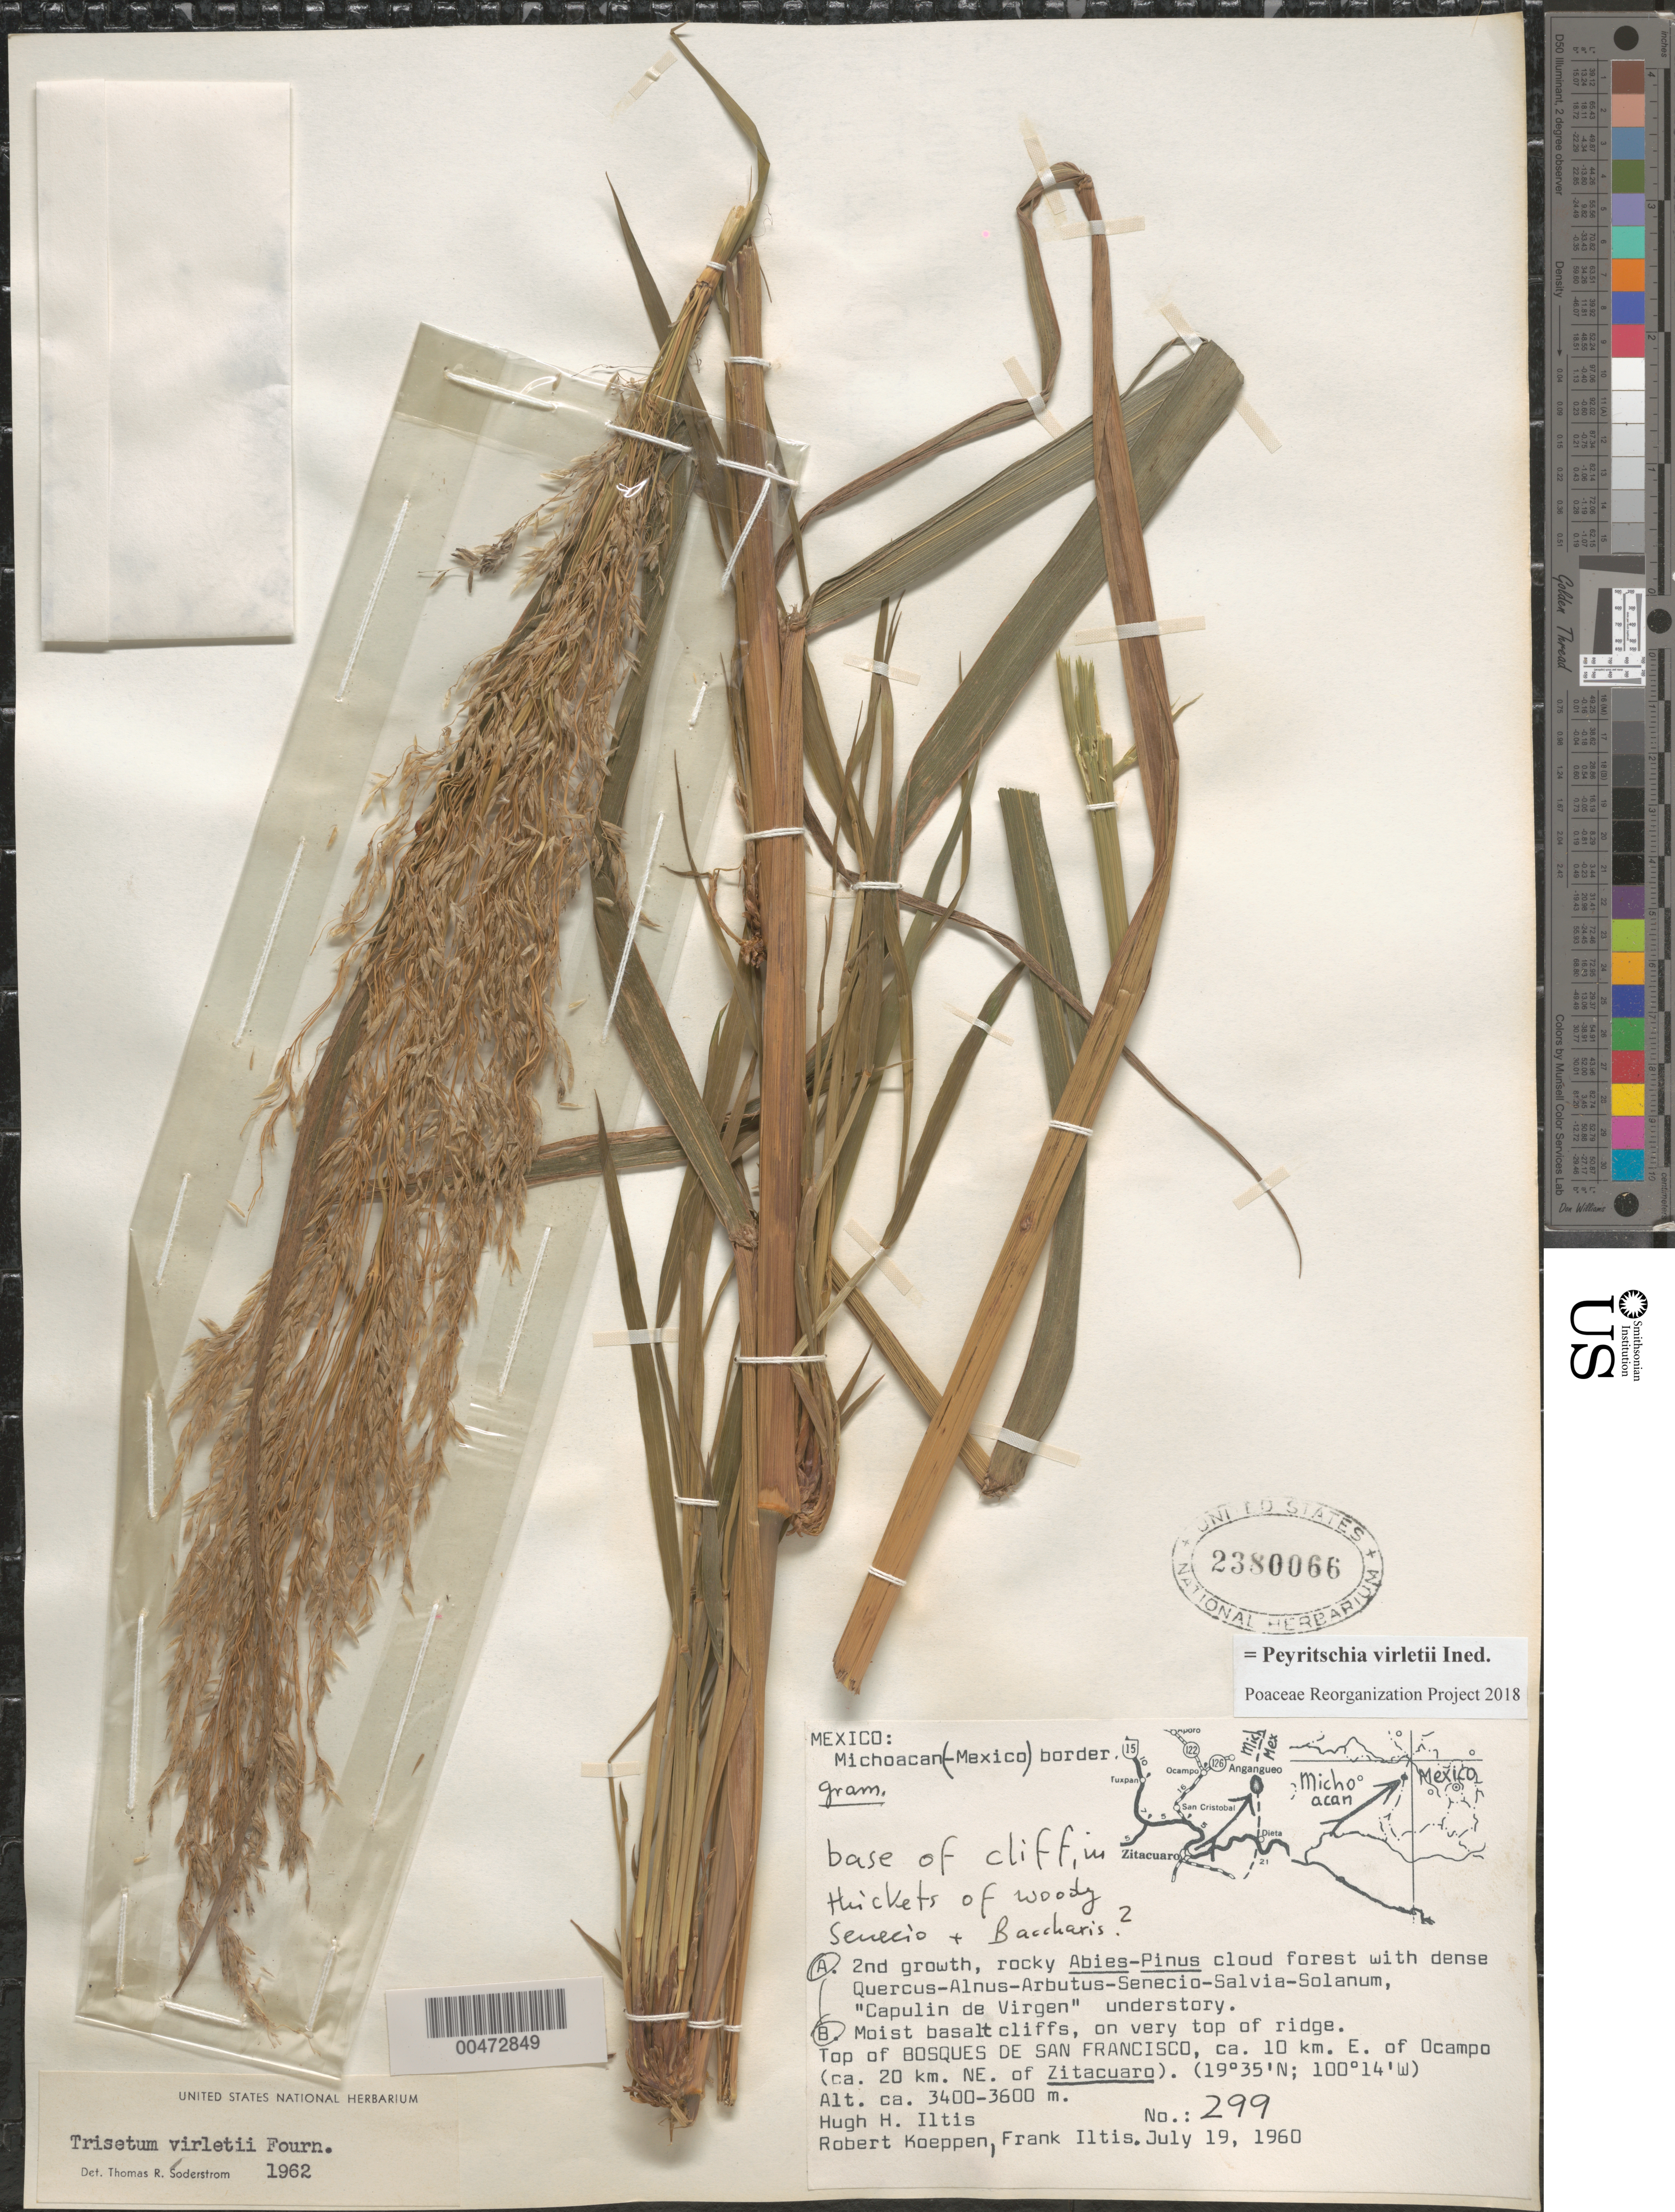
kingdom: Plantae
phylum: Tracheophyta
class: Liliopsida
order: Poales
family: Poaceae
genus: Peyritschia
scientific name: Peyritschia virletii ined.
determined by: Poaceae Reorganization Project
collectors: H. H. Iltis, R. C. Koeppen & F. S. Iltis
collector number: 299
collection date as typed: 19 Jul 1960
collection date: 1960-07-19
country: Mexico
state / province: Michoacán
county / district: Ocampo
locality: Michoacan-Mexico border, top of Bosques de San Francisco, ca. 10 km E of Ocampo (ca. 20 km NE of Zitacuaro)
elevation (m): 3400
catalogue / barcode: US 2380066